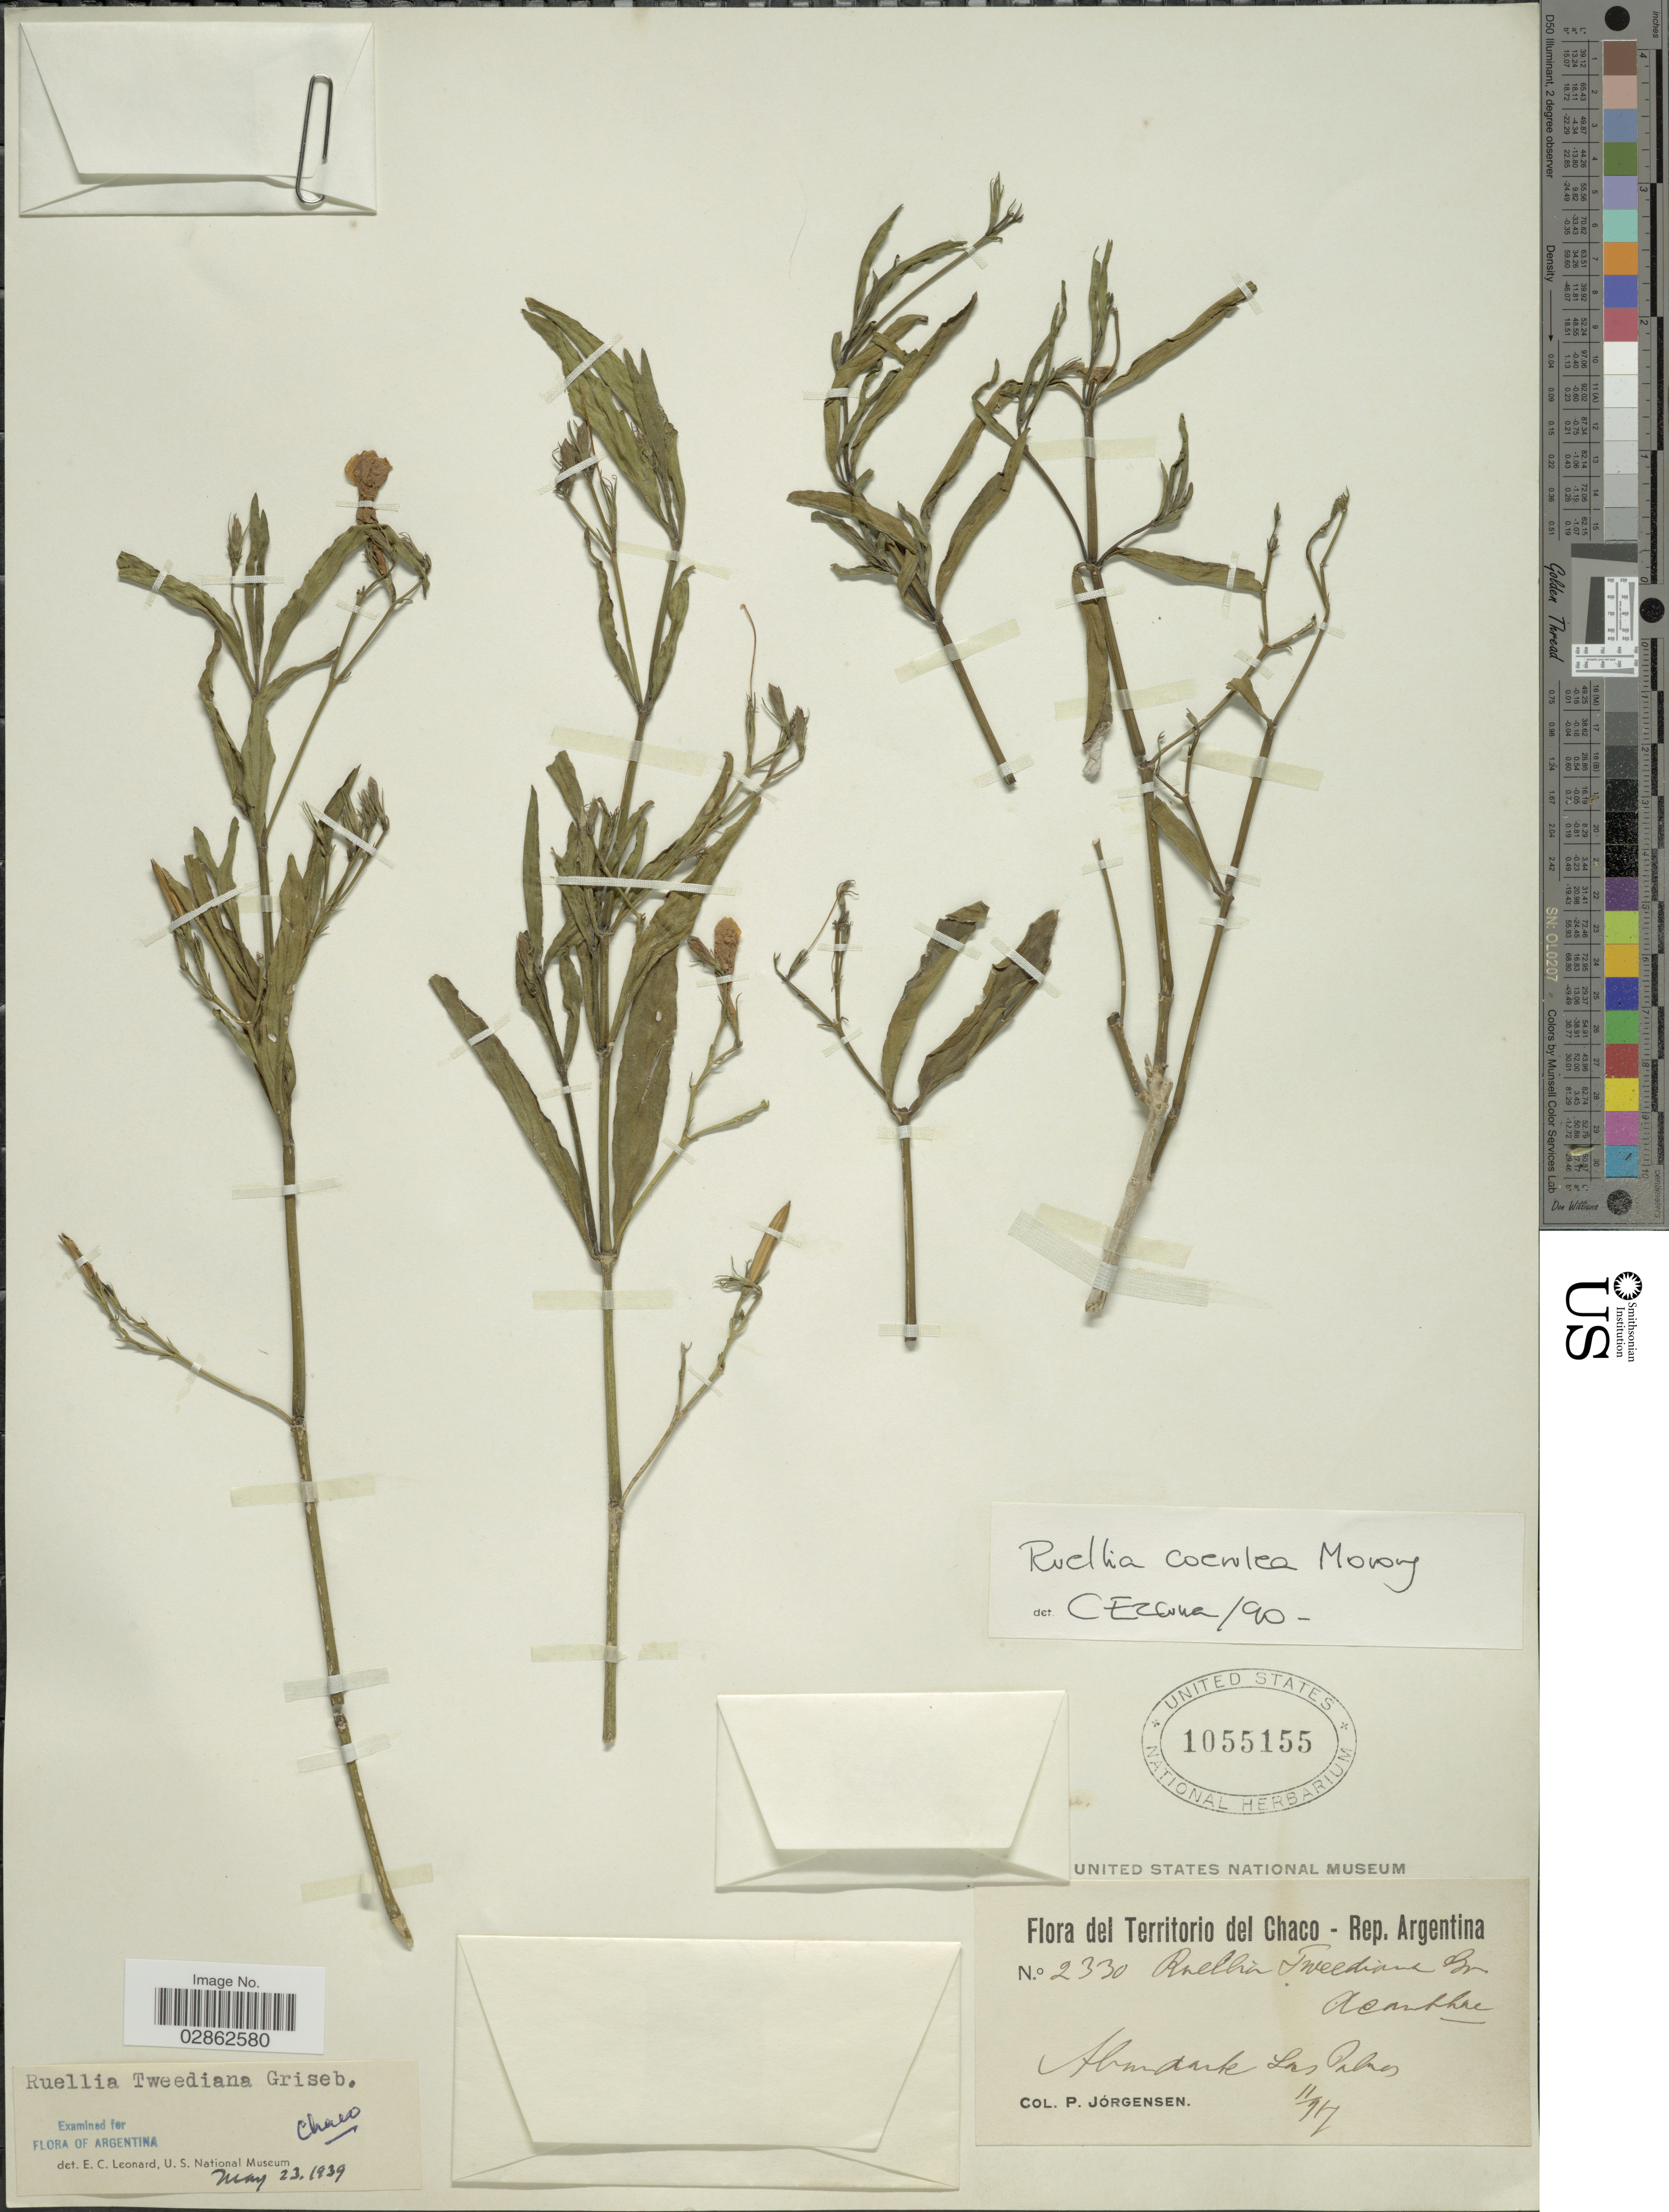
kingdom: Plantae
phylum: Tracheophyta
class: Magnoliopsida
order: Lamiales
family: Acanthaceae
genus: Ruellia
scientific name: Ruellia coerulea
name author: Morong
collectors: P. Jörgensen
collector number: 2330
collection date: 1917-11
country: Argentina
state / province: Chaco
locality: Territorio del Chaco. Rep. Argentina. Las Palmas.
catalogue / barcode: US 1055155